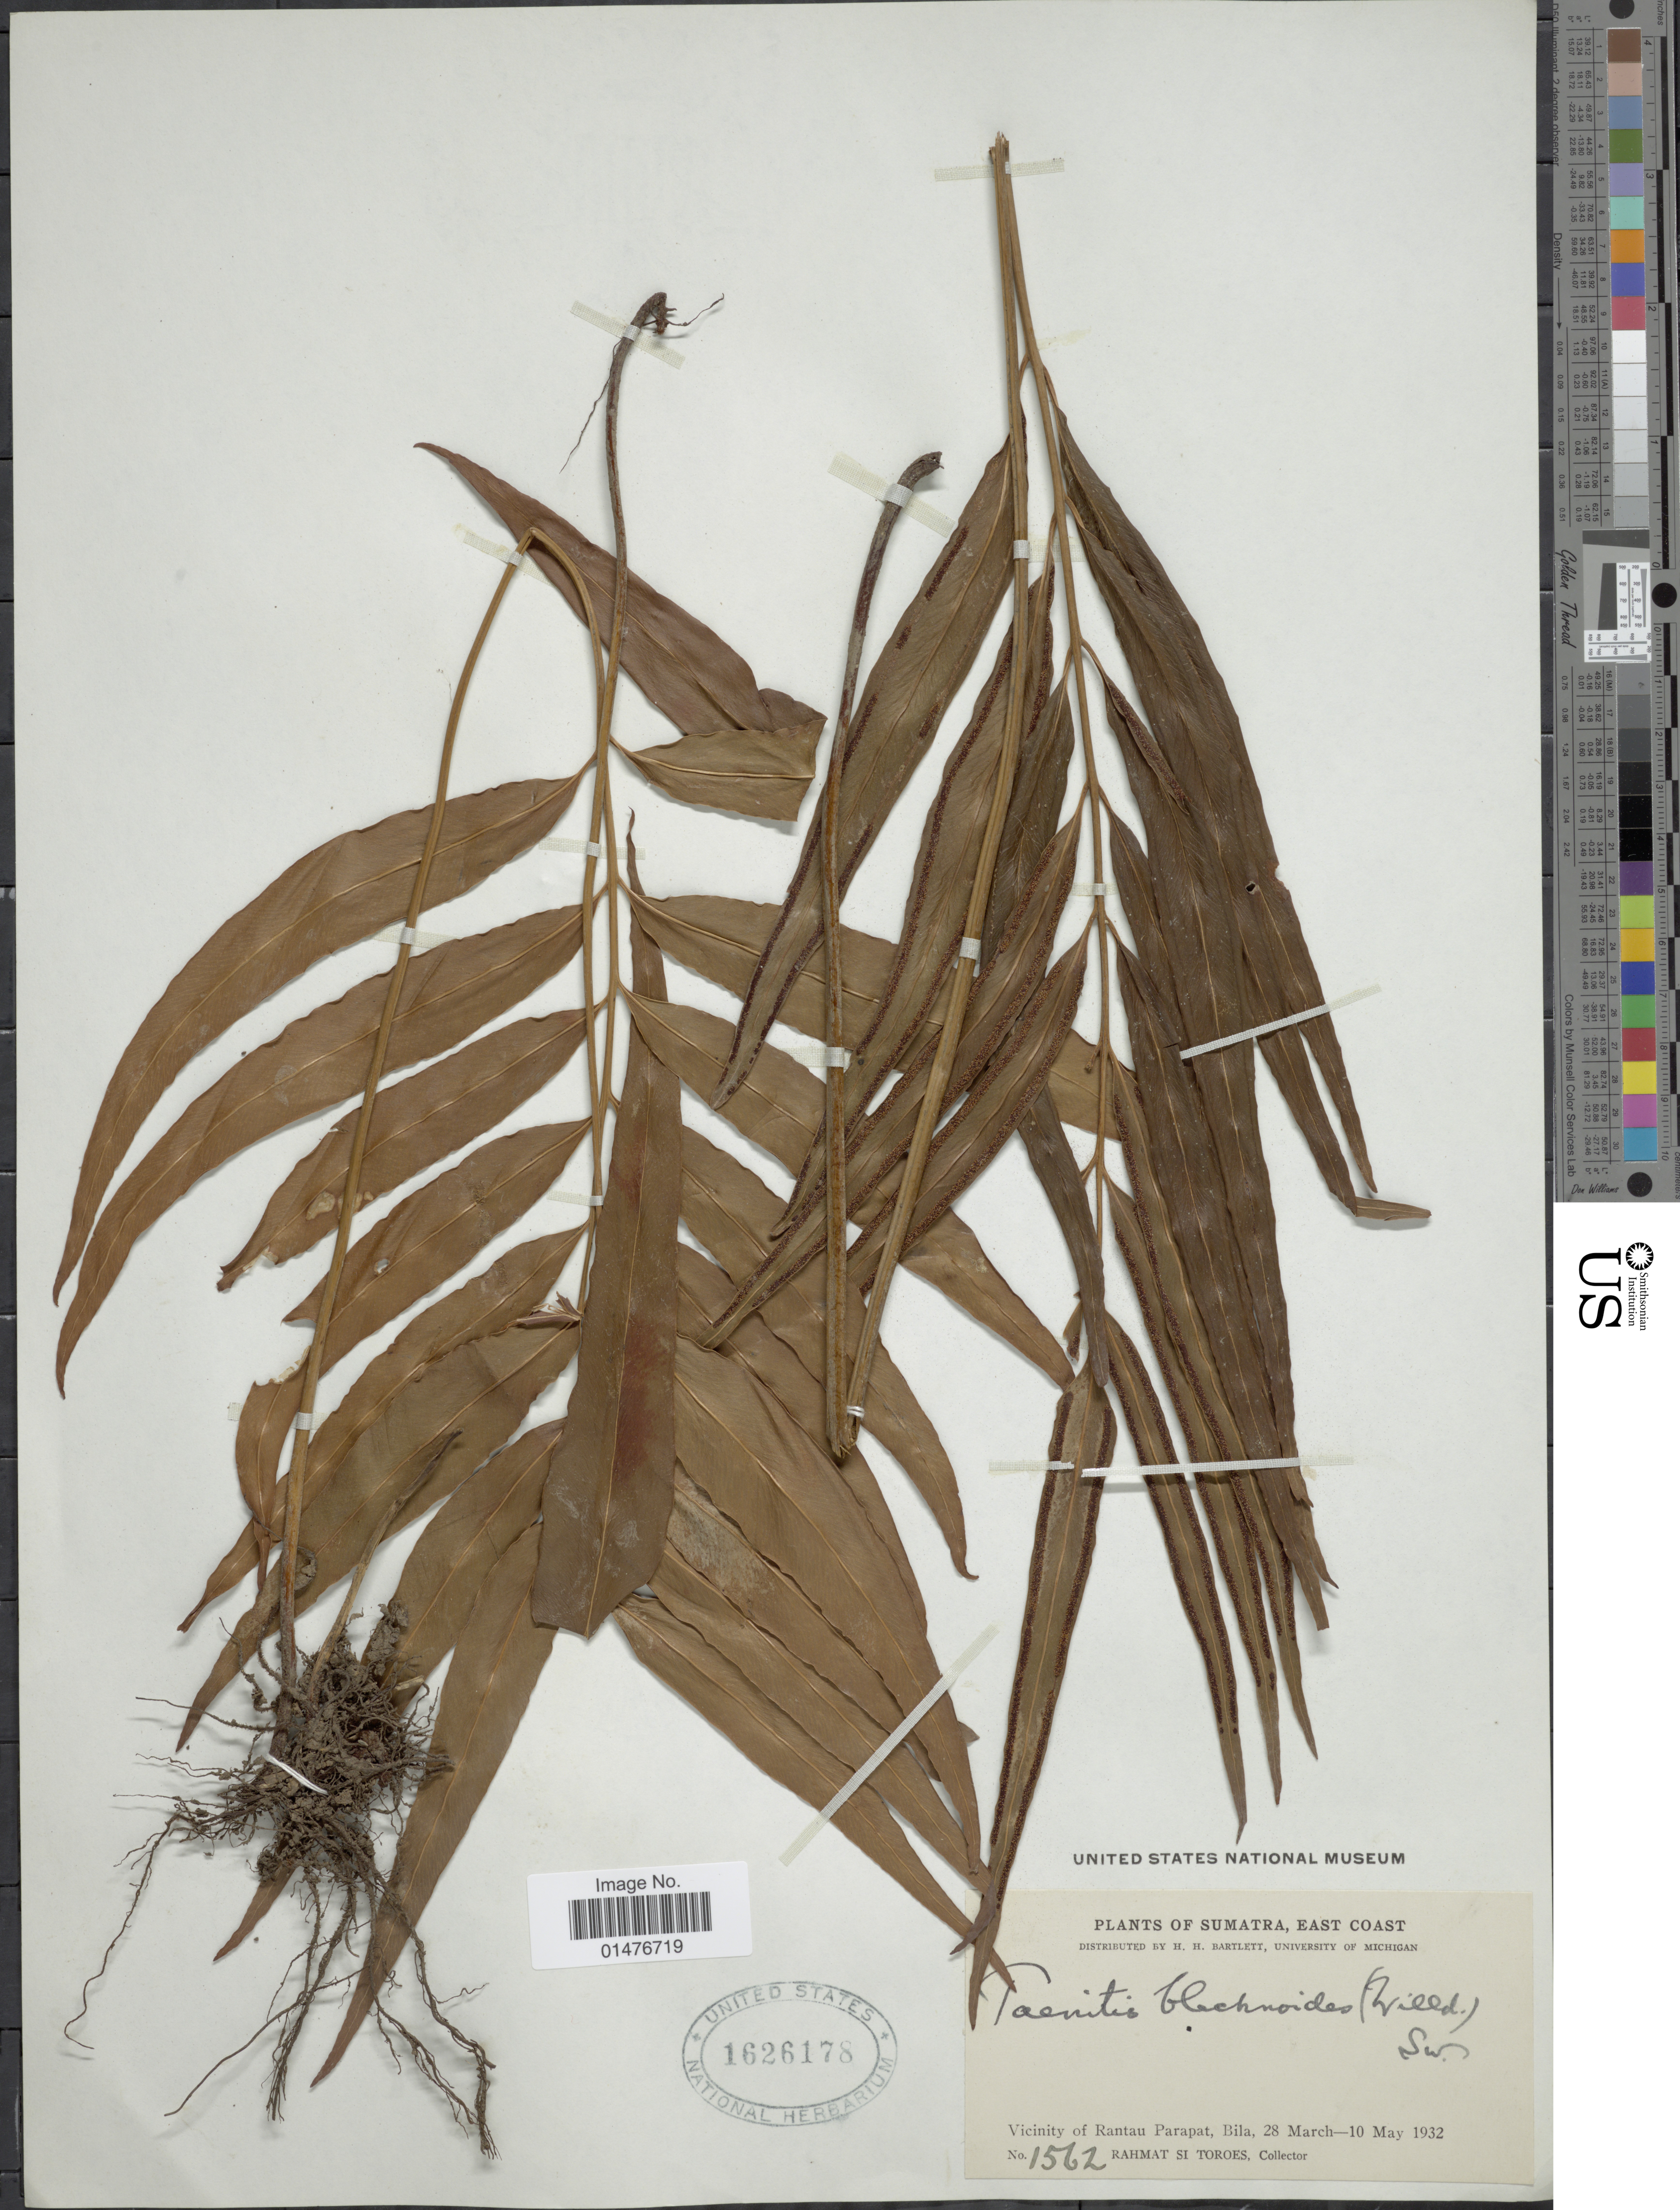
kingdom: Plantae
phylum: Tracheophyta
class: Polypodiopsida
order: Polypodiales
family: Pteridaceae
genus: Taenitis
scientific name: Taenitis blechnoides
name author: (Willd.) Sw.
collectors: Rahmat Si Boeea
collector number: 1526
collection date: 1932-03-28/1932-05-10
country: Indonesia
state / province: Sumatra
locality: Sumatra, East Coast, Vicinity of Rantau Parapat, Bila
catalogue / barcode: US 1626178